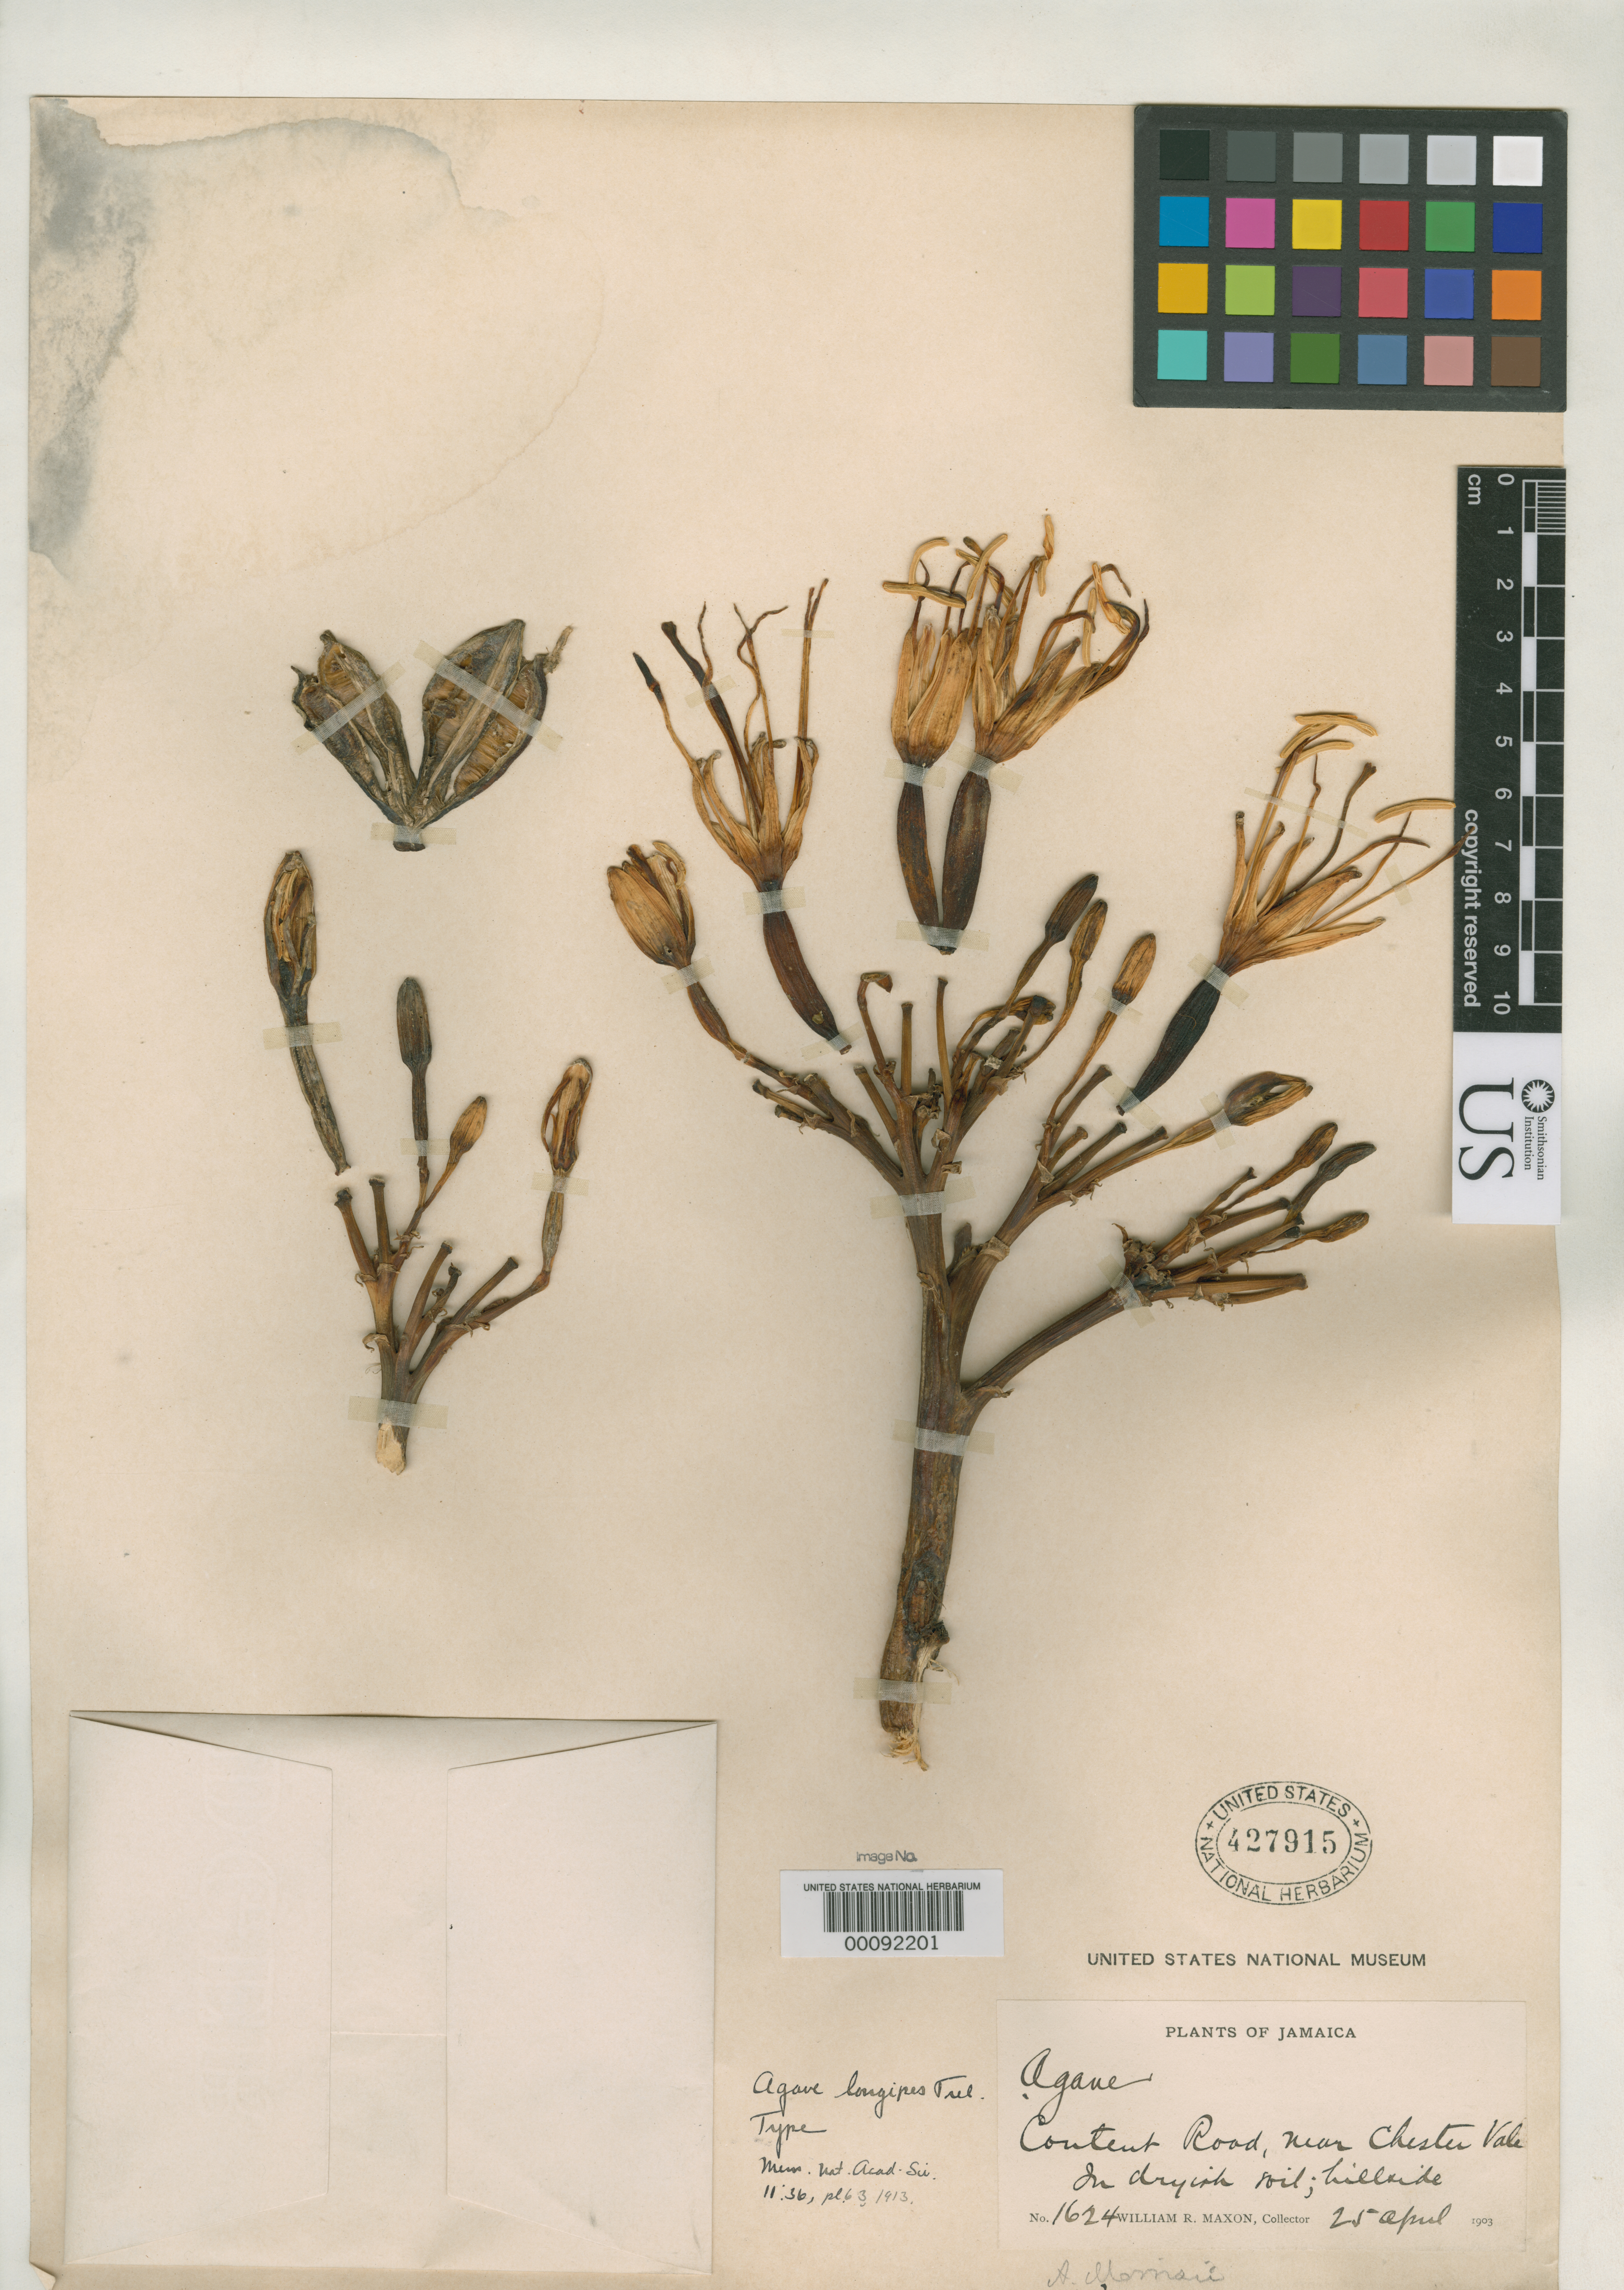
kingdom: Plantae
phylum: Tracheophyta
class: Liliopsida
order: Asparagales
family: Asparagaceae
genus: Agave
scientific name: Agave longipes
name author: Trel.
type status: Isotype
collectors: W. R. Maxon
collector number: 1624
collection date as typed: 25 Apr 1903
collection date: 1903-04-25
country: Jamaica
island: Greater Antilles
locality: Content road, near Chester Vale.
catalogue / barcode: US 427915